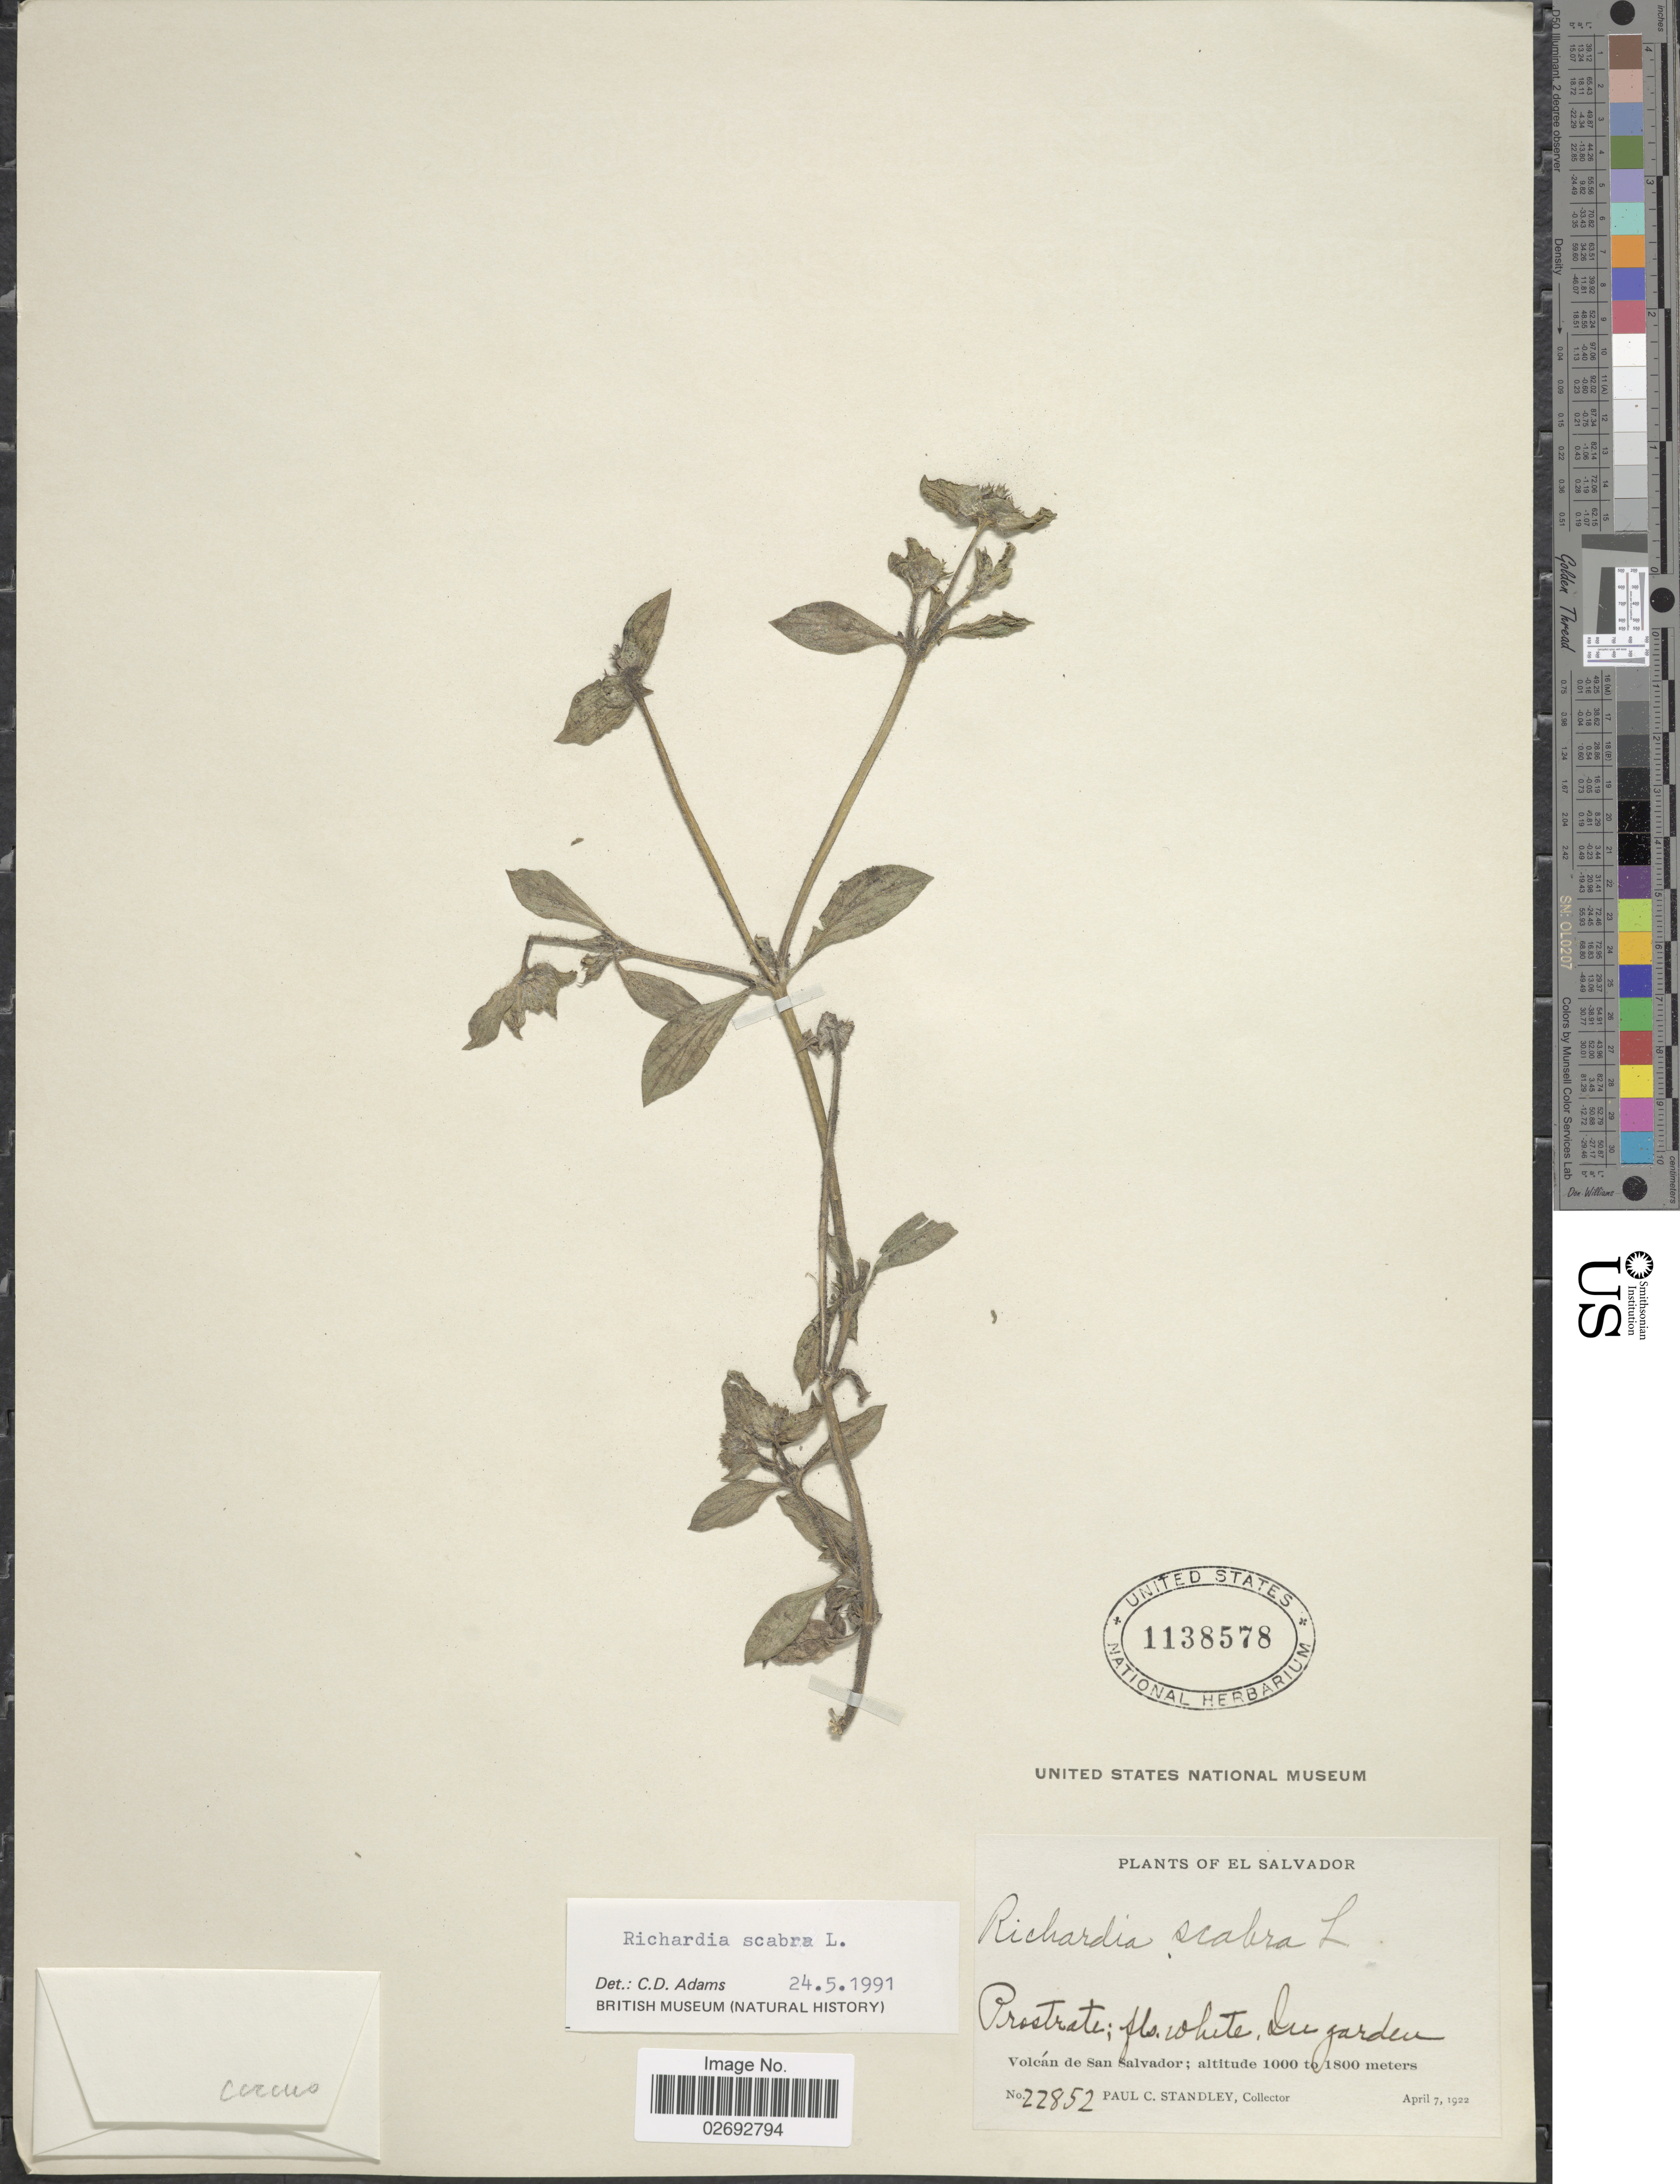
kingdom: Plantae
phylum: Tracheophyta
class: Magnoliopsida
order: Gentianales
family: Rubiaceae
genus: Richardia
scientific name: Richardia scabra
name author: L.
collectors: P. C. Standley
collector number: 22852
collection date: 1922-04-07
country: El Salvador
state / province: San Salvador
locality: Volcán de San Salvador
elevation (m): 1000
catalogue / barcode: US 1138578